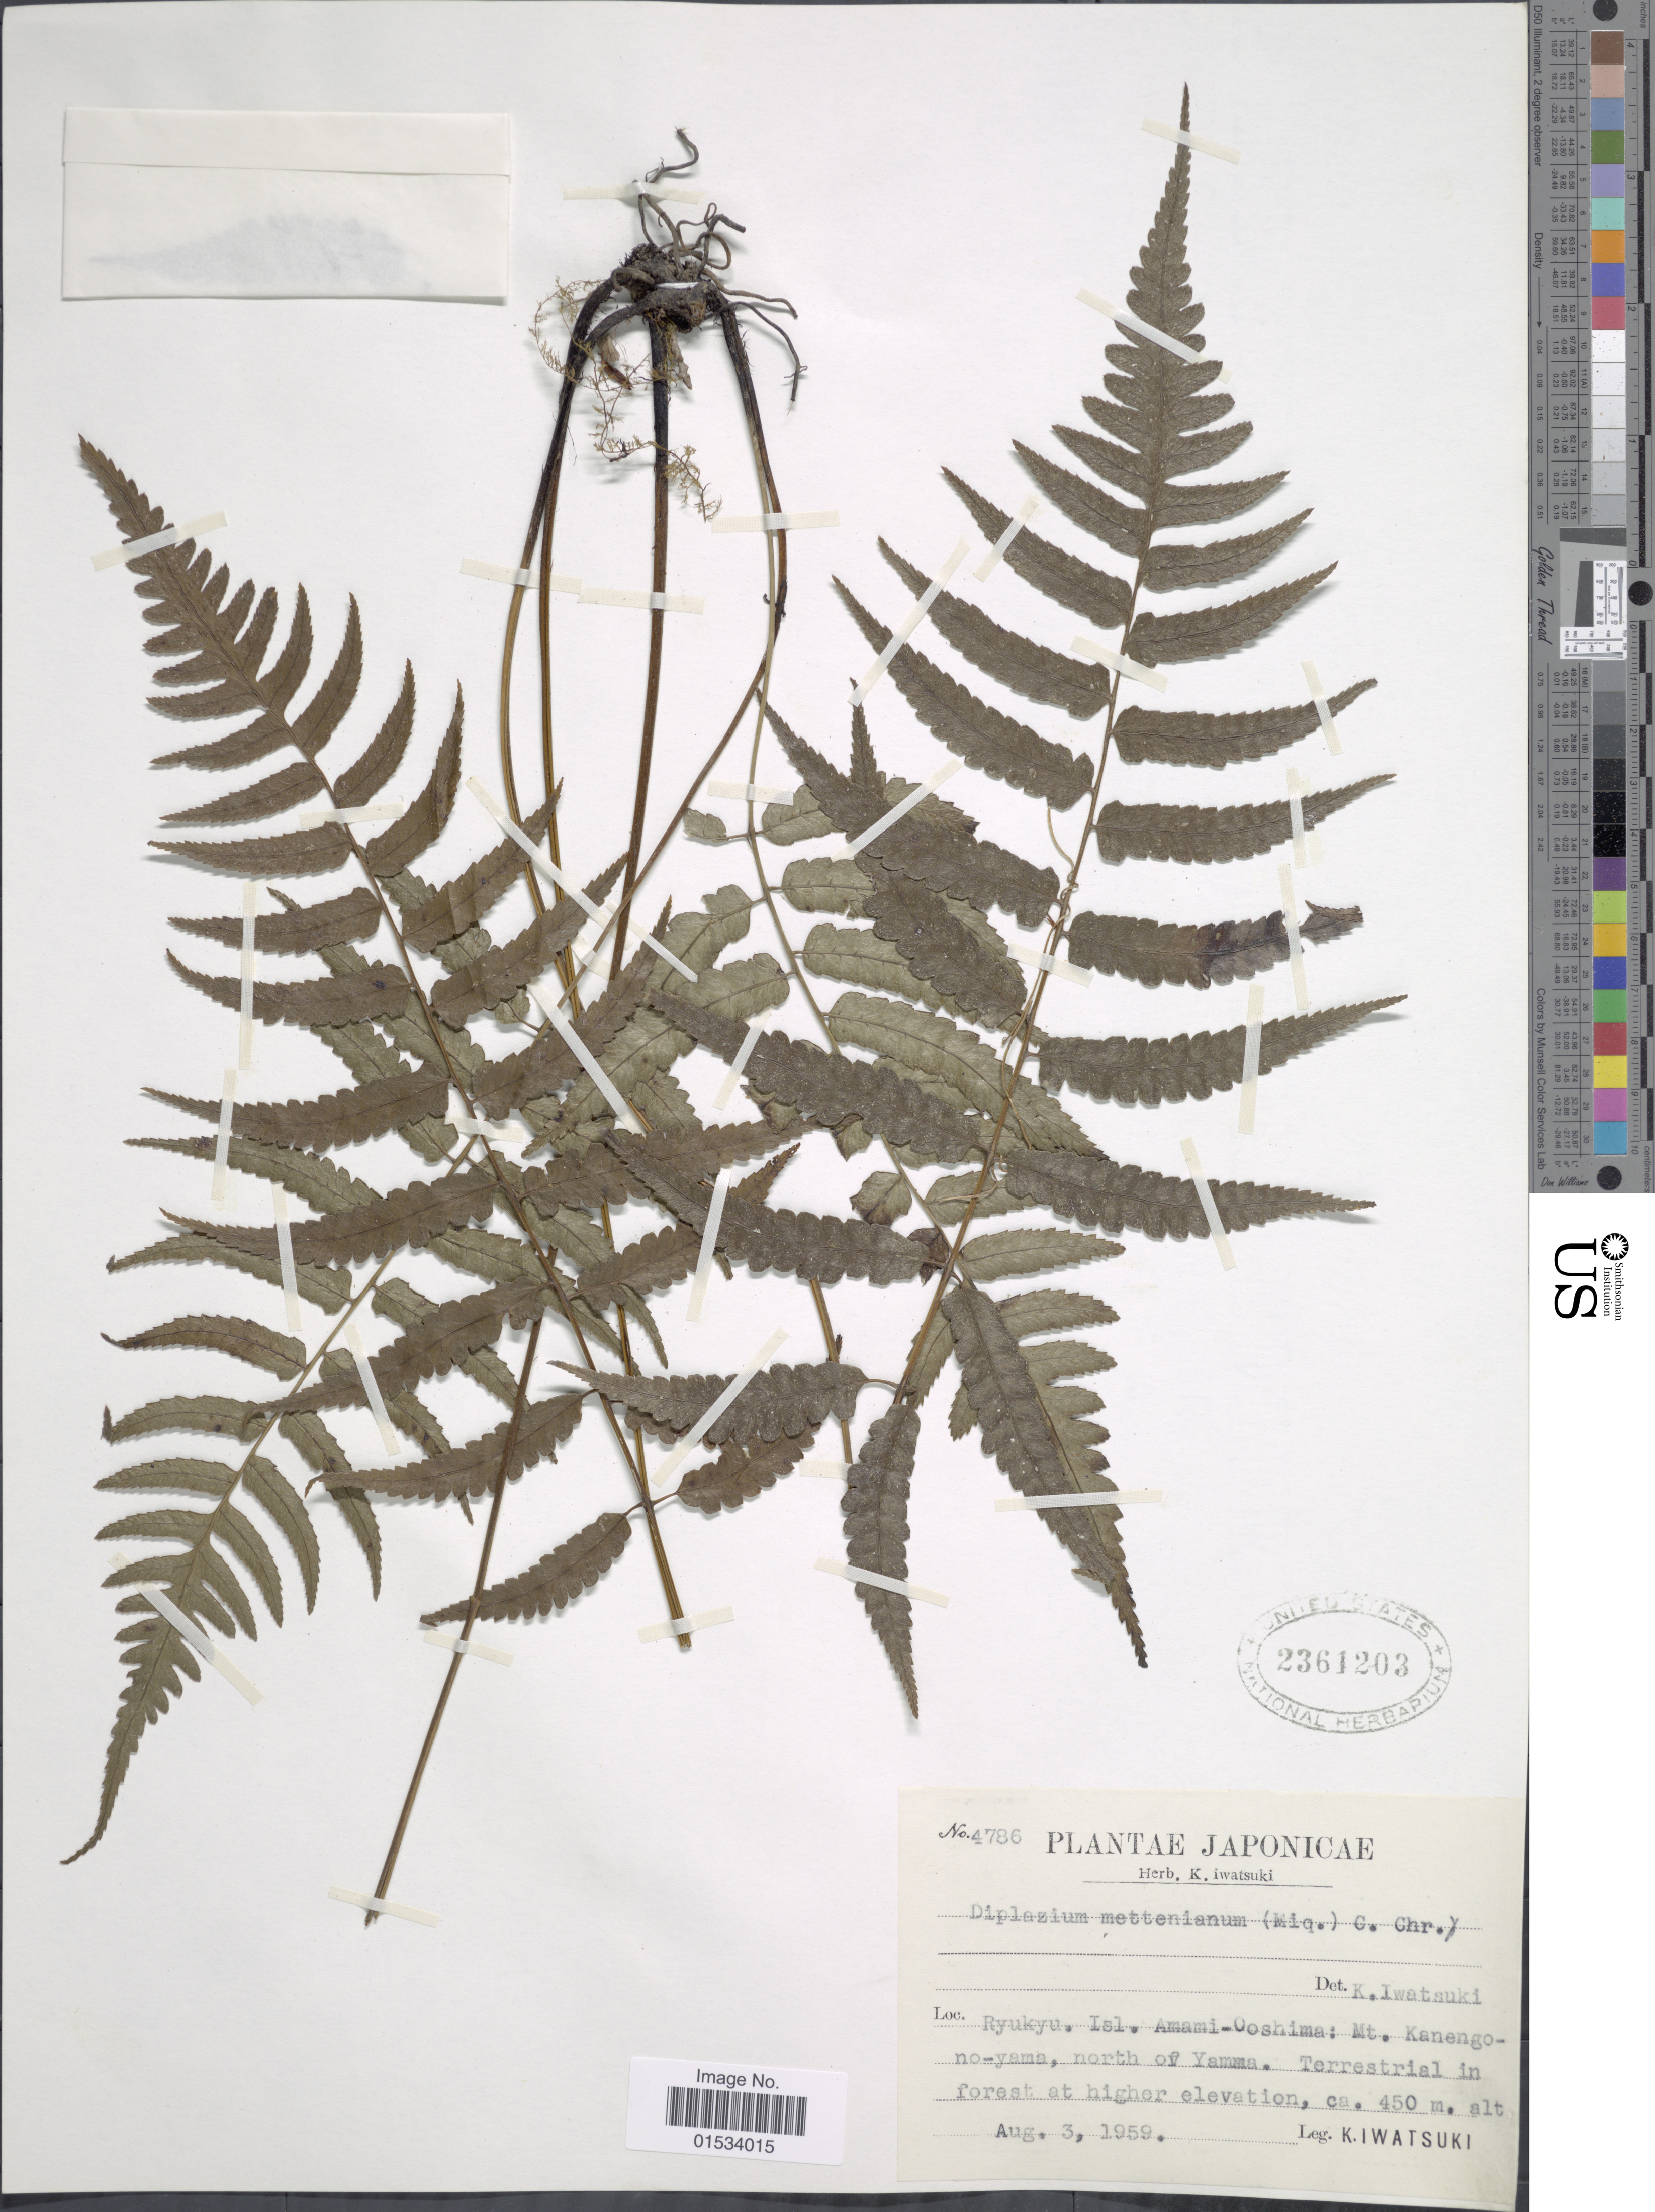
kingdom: Plantae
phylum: Tracheophyta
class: Polypodiopsida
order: Polypodiales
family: Athyriaceae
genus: Diplazium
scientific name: Diplazium mettenianum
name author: (Miq.) C. Chr.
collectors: K. Iwatsuki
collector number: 4786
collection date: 1959-08-03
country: Japan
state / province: Okinawa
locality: Ryukyu. Isl. Amami-Ooshima: Mt. Kanengo-no-yama, north of Yamma.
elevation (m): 450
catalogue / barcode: US 2361203